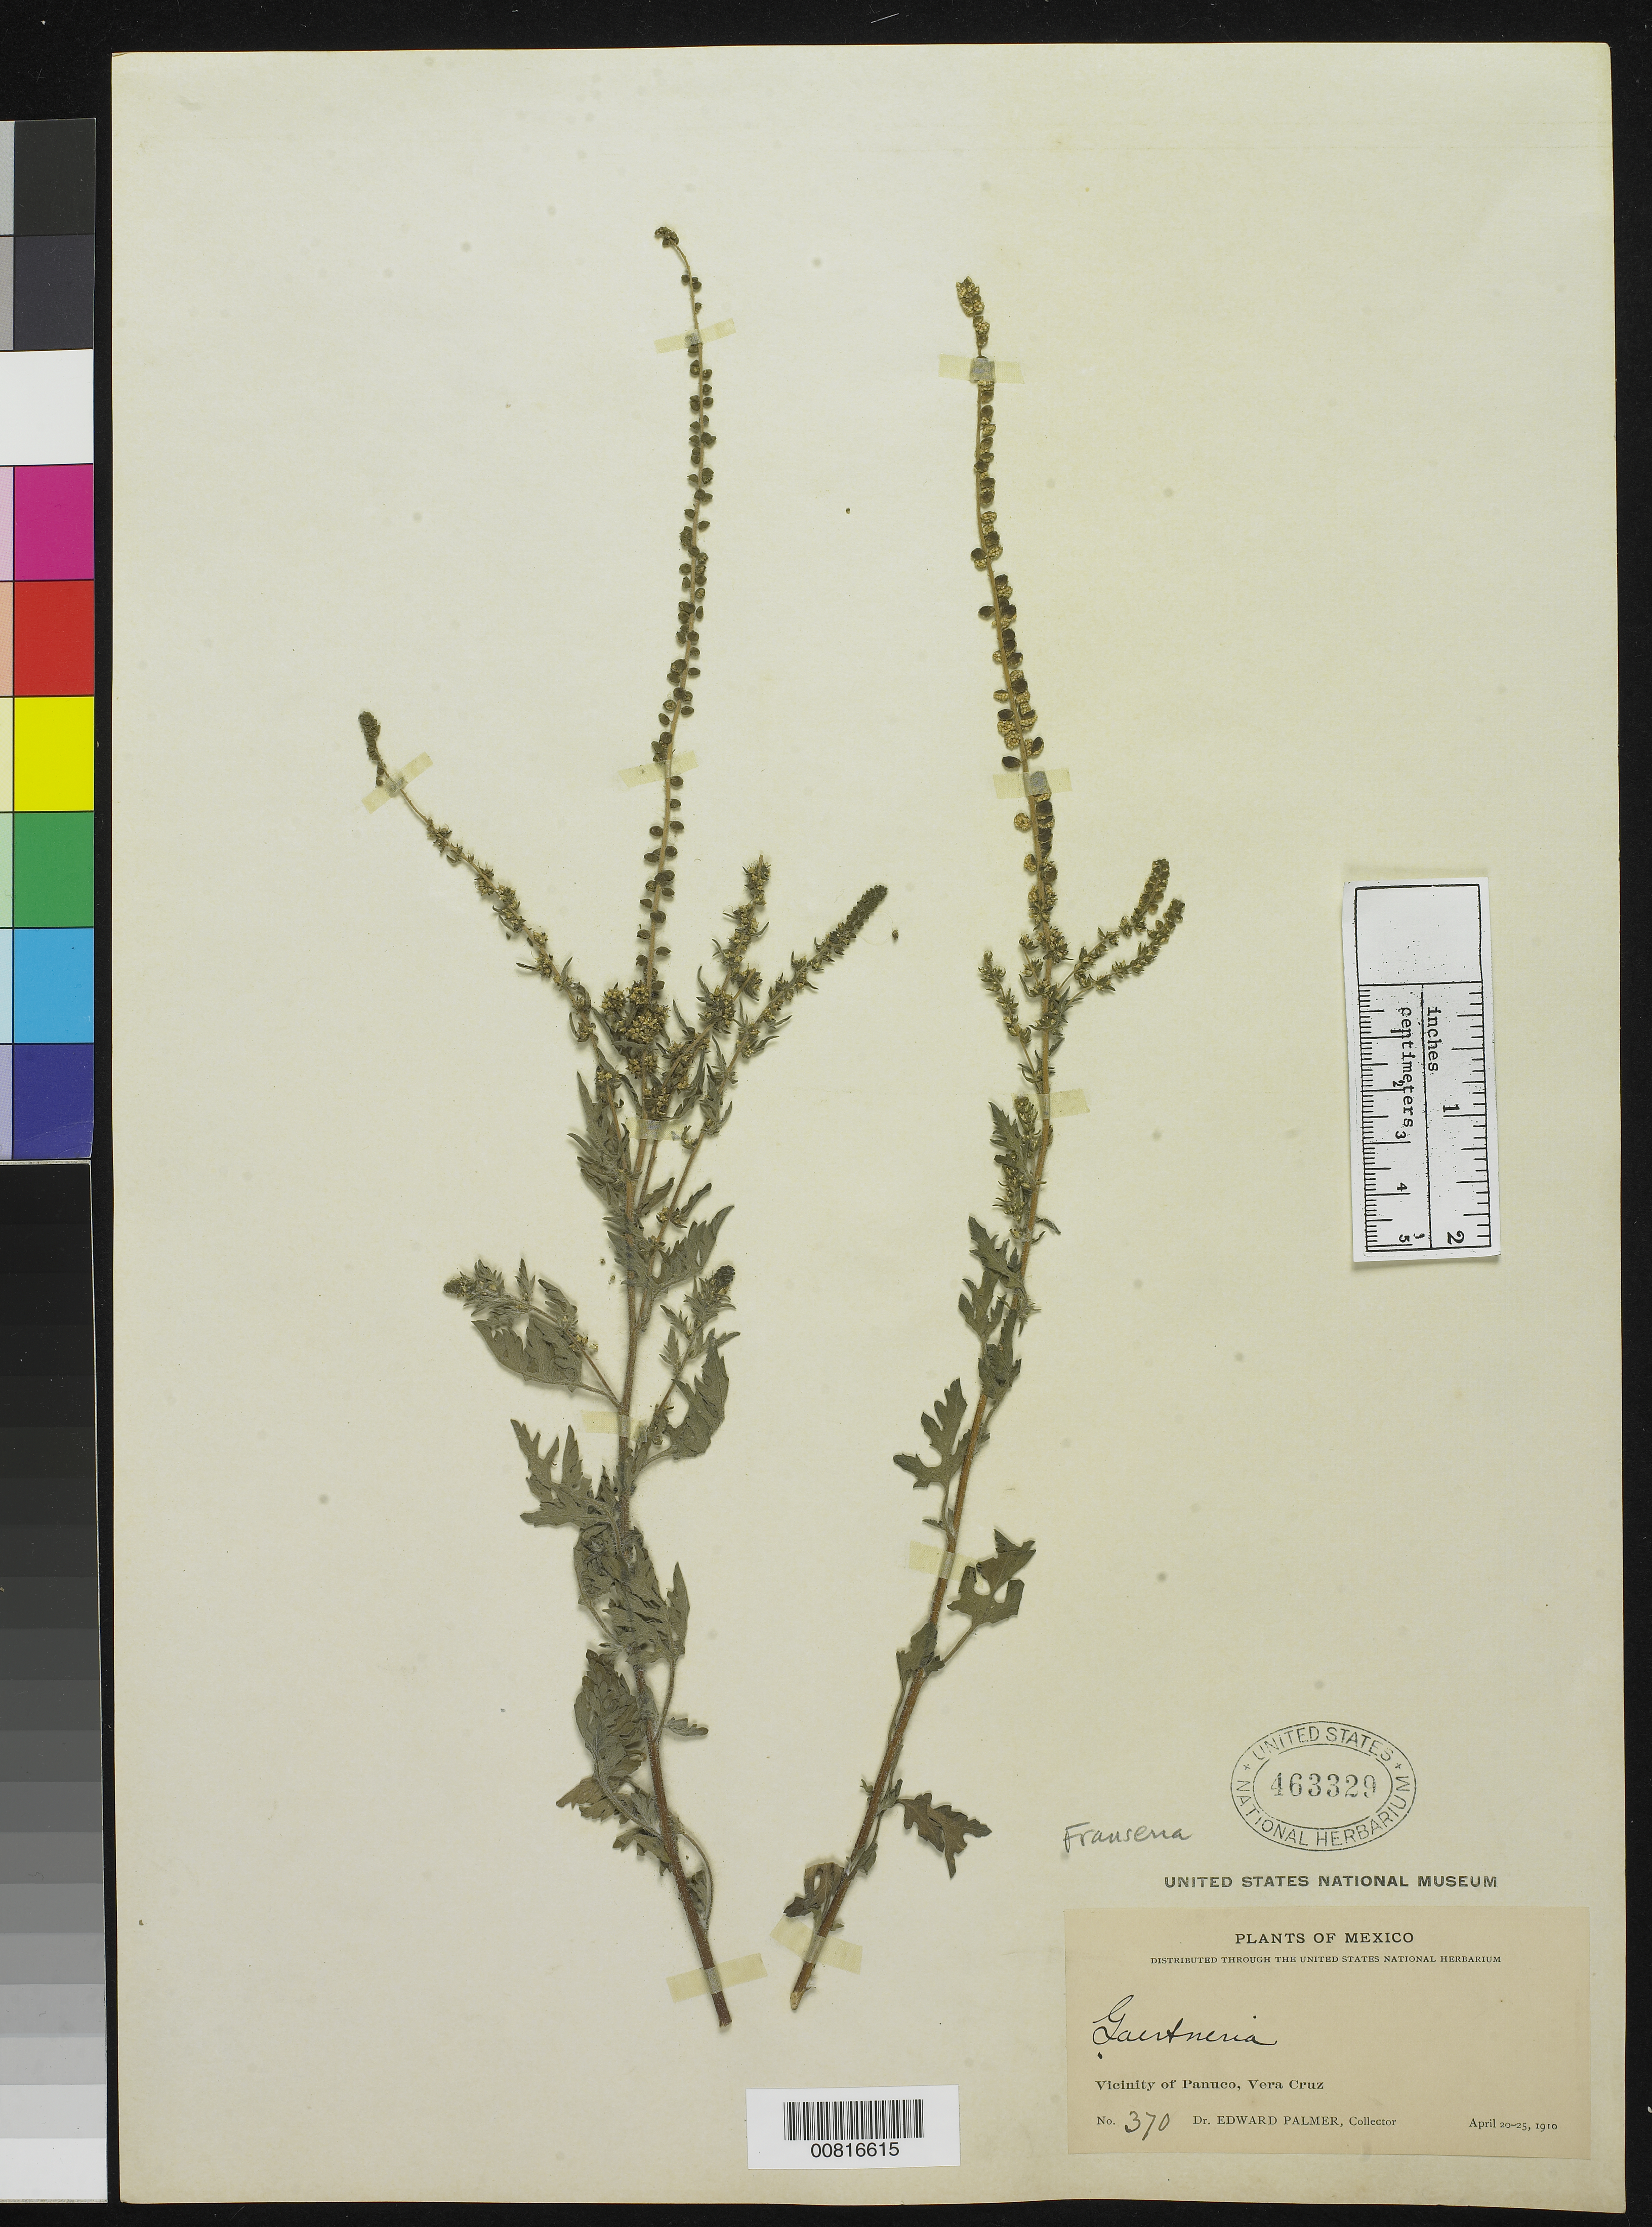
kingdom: Plantae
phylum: Tracheophyta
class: Magnoliopsida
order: Asterales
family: Asteraceae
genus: Franseria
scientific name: Franseria sp.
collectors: E. Palmer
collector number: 370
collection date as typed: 20 Apr 1910 to 25 Apr 1910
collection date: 1910-04-20/1910-04-25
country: Mexico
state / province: Veracruz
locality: Vicinity of Panuco, Veracruz.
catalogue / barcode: US 463329